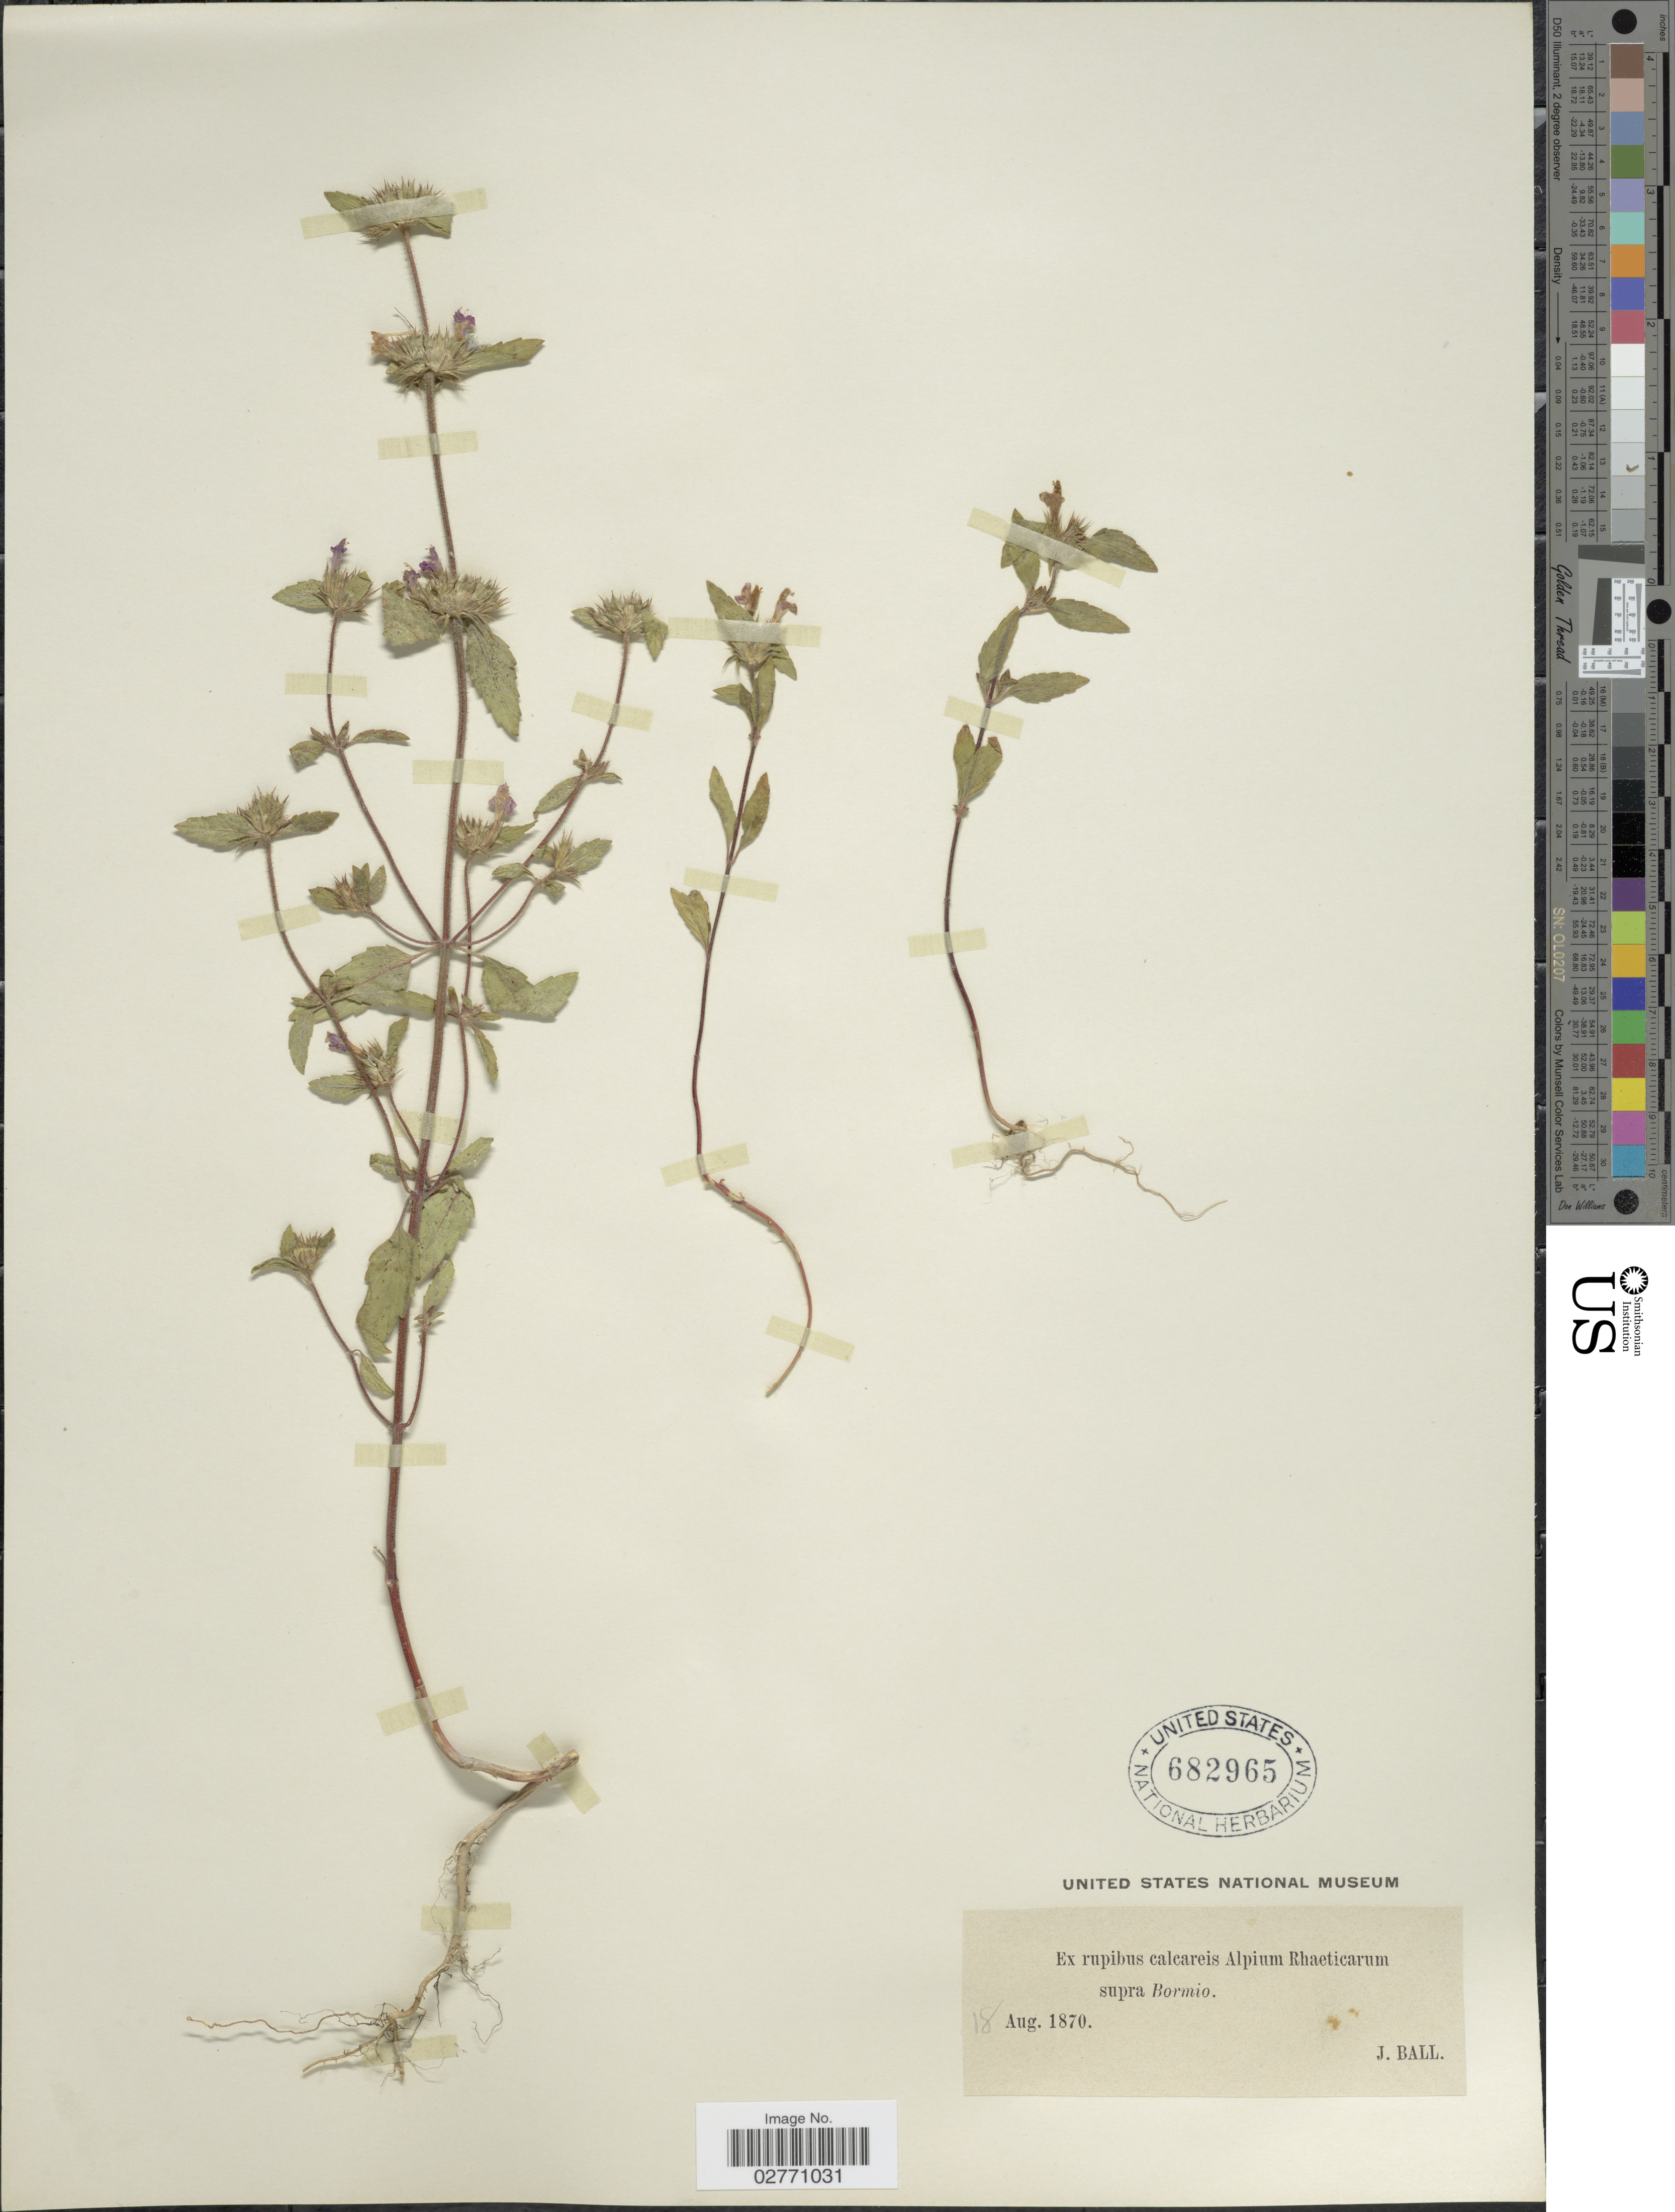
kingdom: Plantae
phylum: Tracheophyta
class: Magnoliopsida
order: Lamiales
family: Lamiaceae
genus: Sideritis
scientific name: Sideritis sp.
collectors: J. Ball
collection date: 1870-08-18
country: Italy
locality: Ex rupibus calcareis Alpium Rhaeticarum supra Bormio.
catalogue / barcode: US 682965